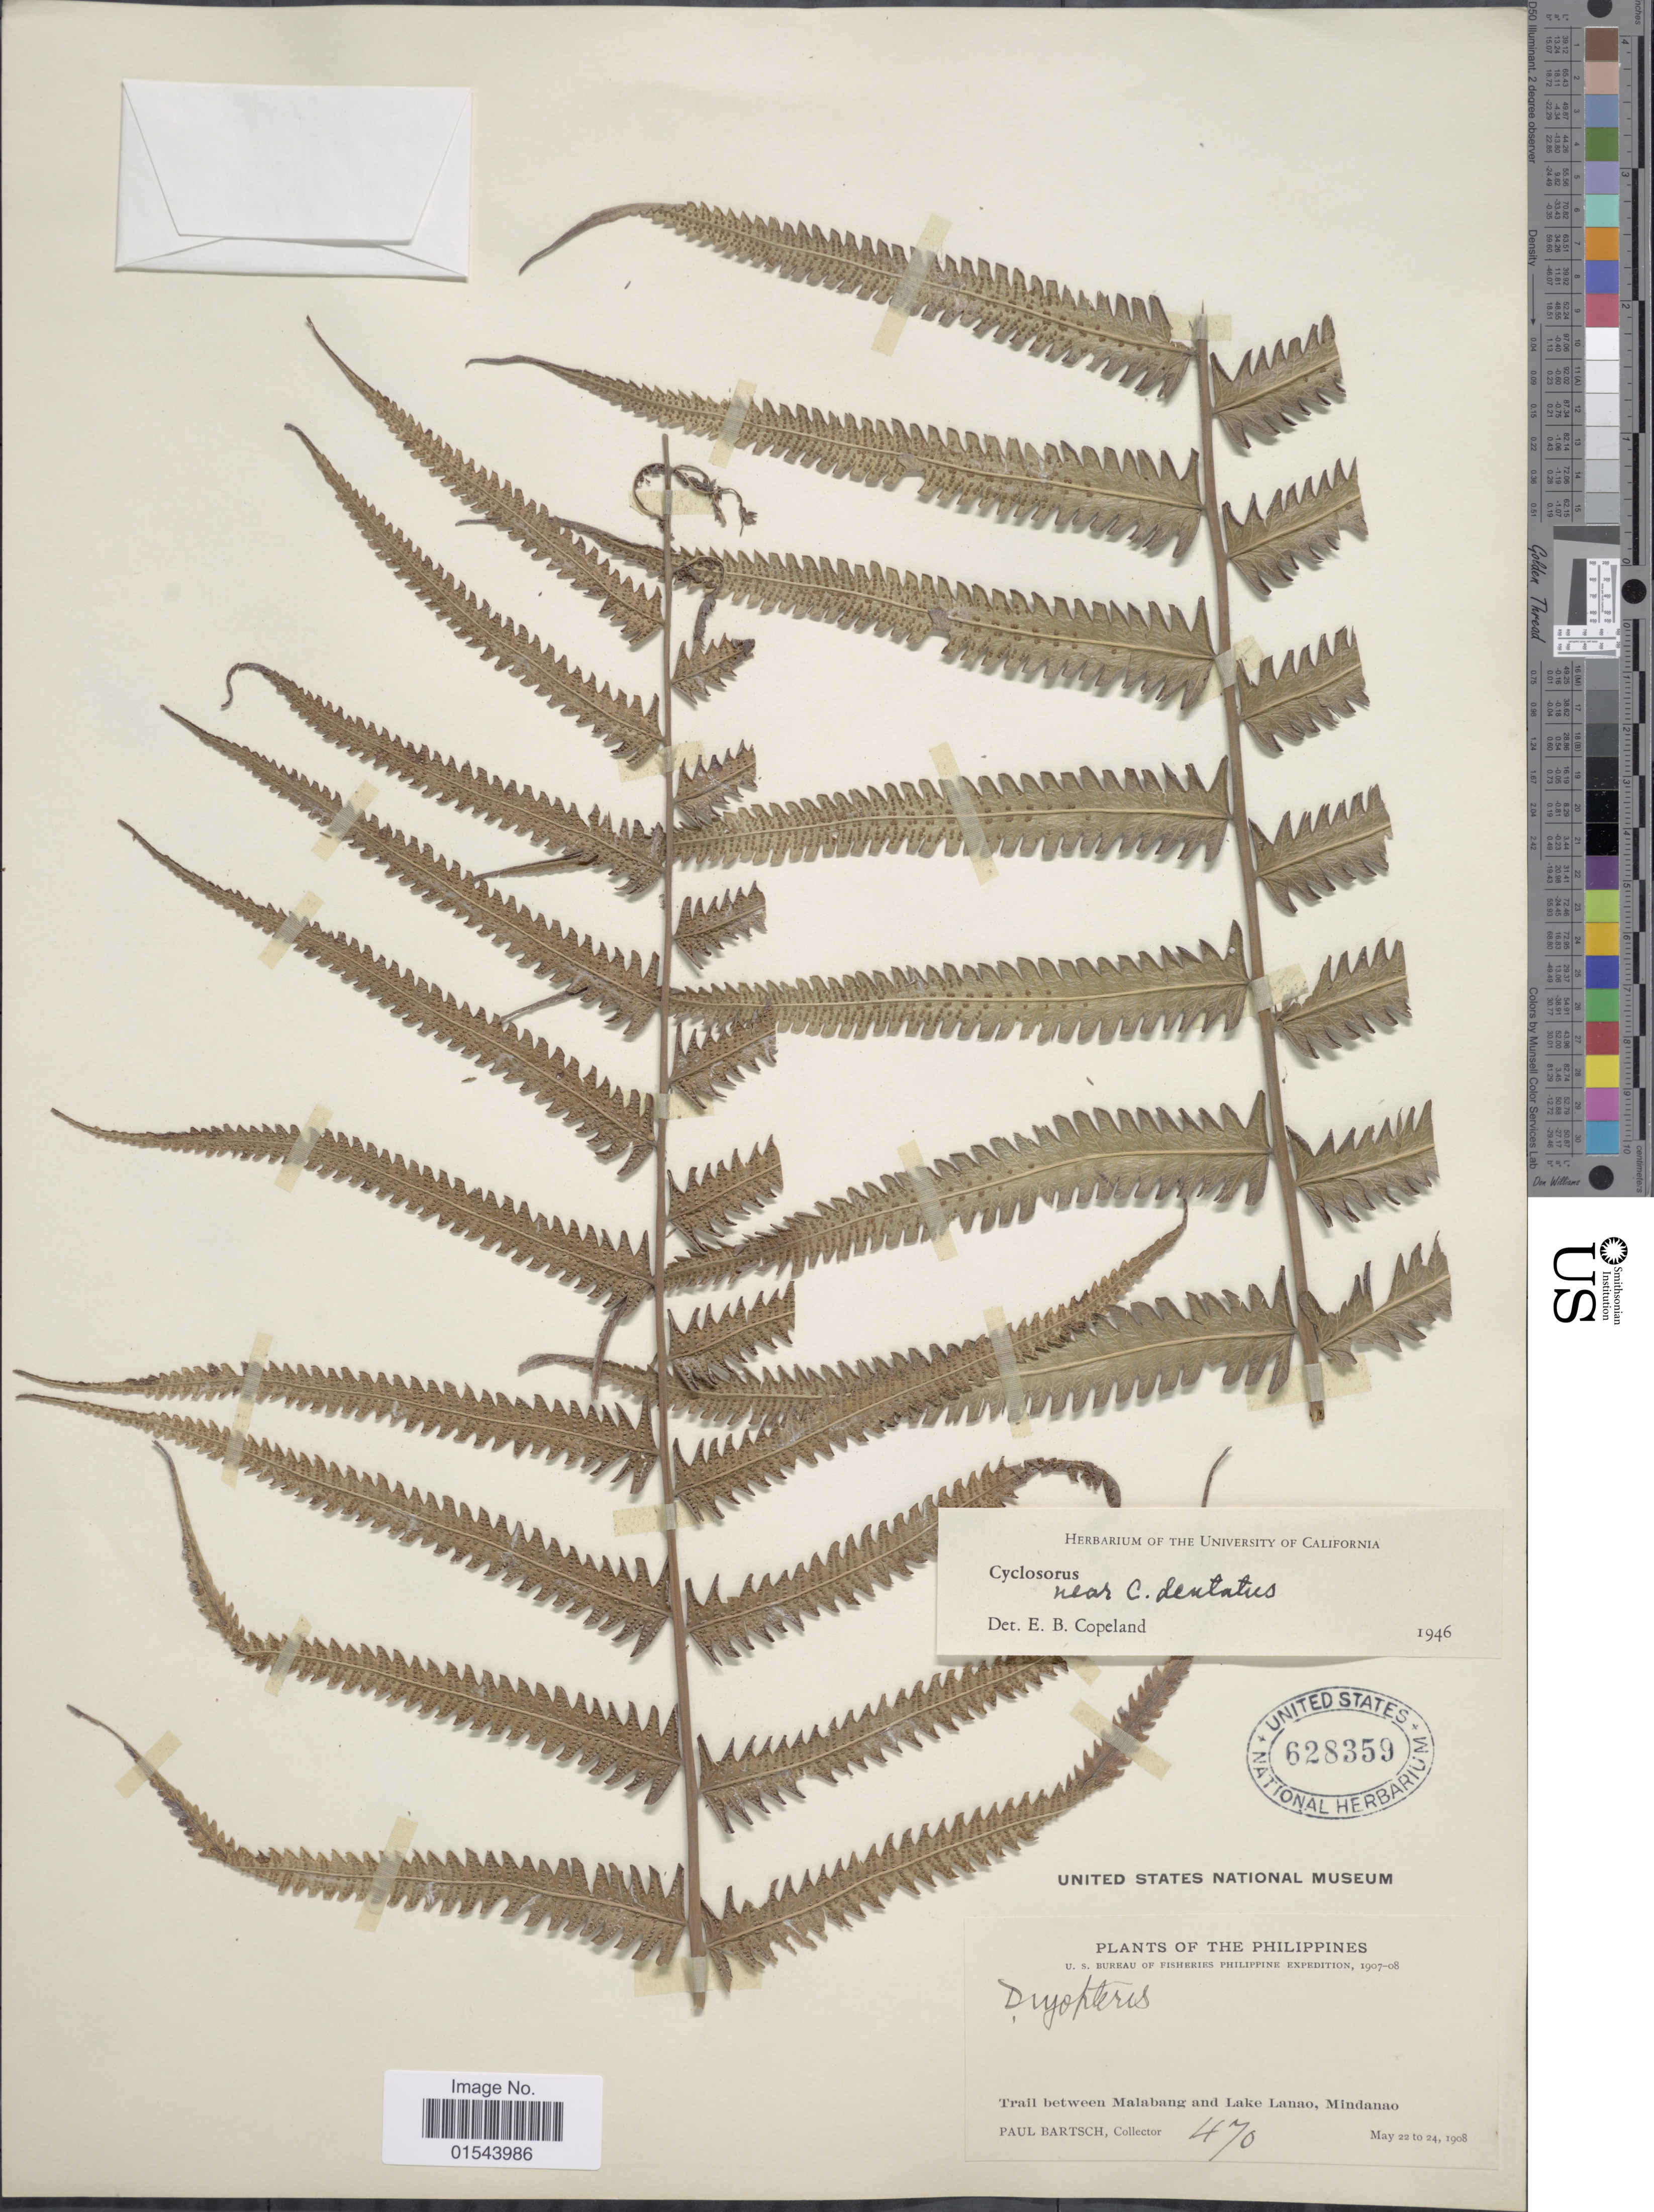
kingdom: Plantae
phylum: Tracheophyta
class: Polypodiopsida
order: Polypodiales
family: Thelypteridaceae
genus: Christella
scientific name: Christella dentata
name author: (Forssk.) Brownsey & Jermy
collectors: P. Bartsch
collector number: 470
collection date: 1908-05-22/1908-05-24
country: Philippines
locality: Trail between Malabang and Lake Lanao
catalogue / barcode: US 628359